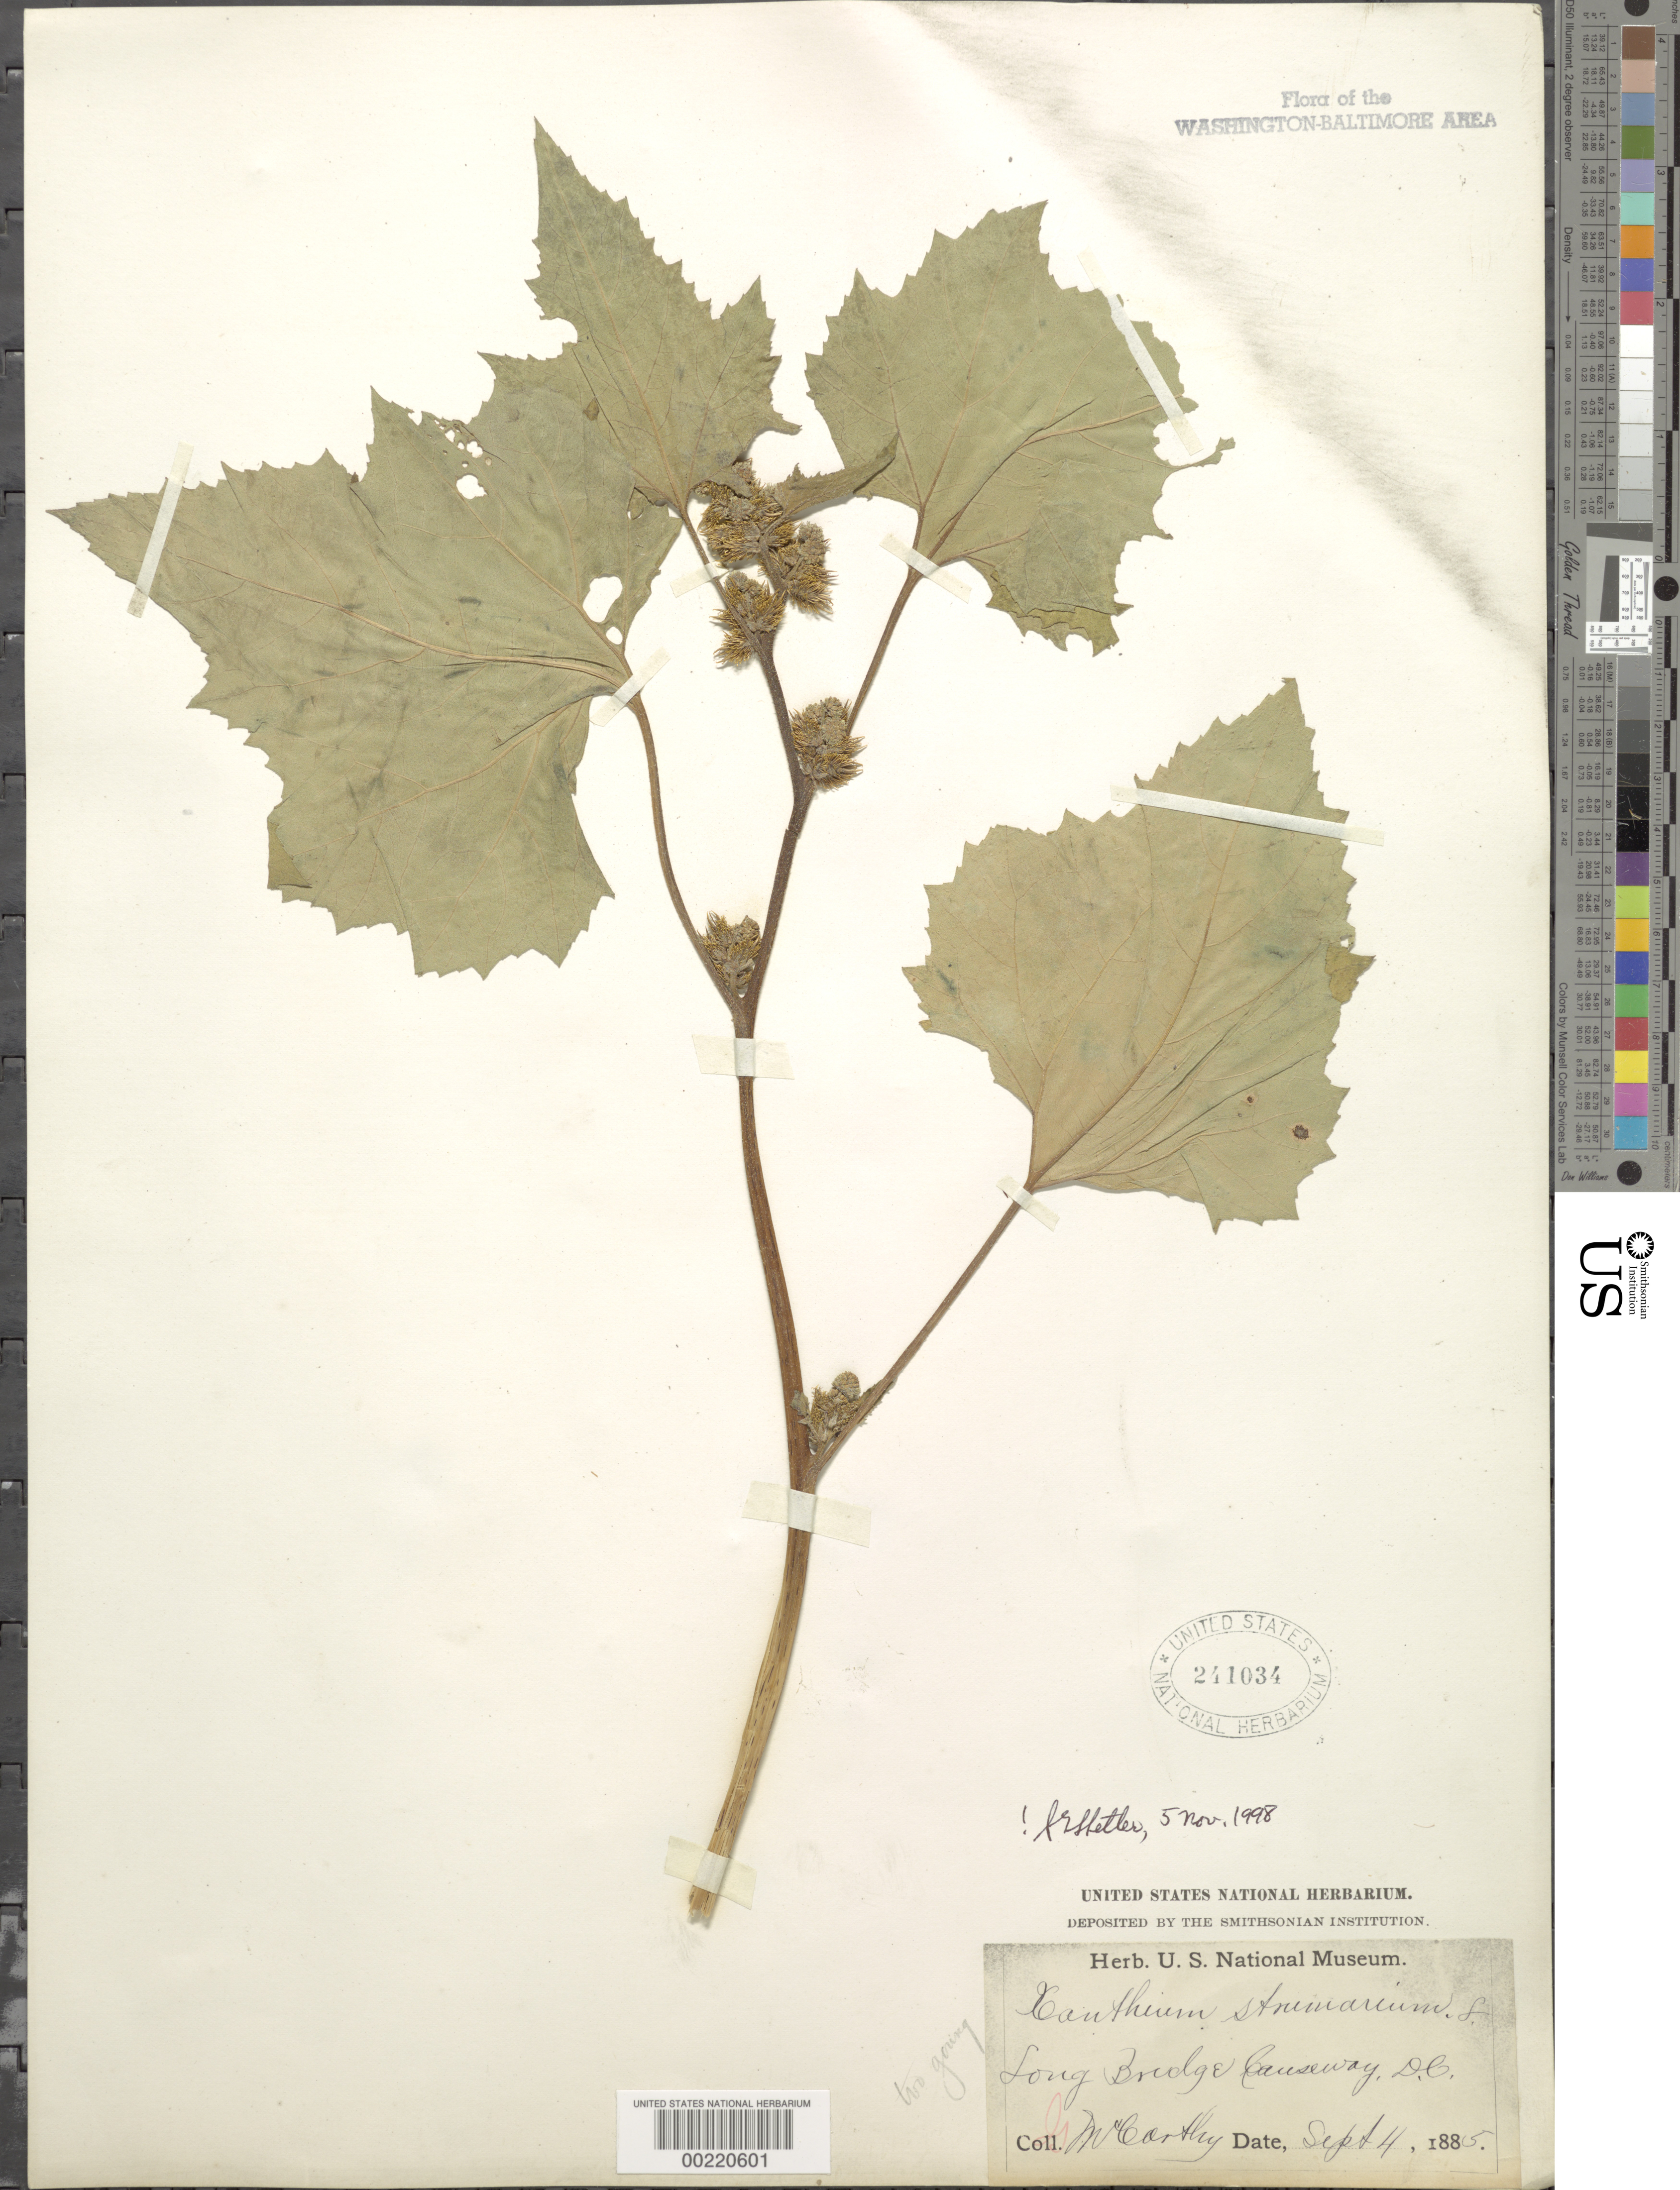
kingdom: Plantae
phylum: Tracheophyta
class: Magnoliopsida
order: Asterales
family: Asteraceae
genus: Xanthium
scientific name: Xanthium strumarium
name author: L.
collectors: G. McCarthy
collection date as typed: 04 Sep 1885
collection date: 1885-09-04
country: United States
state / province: District of Columbia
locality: Long Bridge Causeway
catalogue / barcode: US 241034